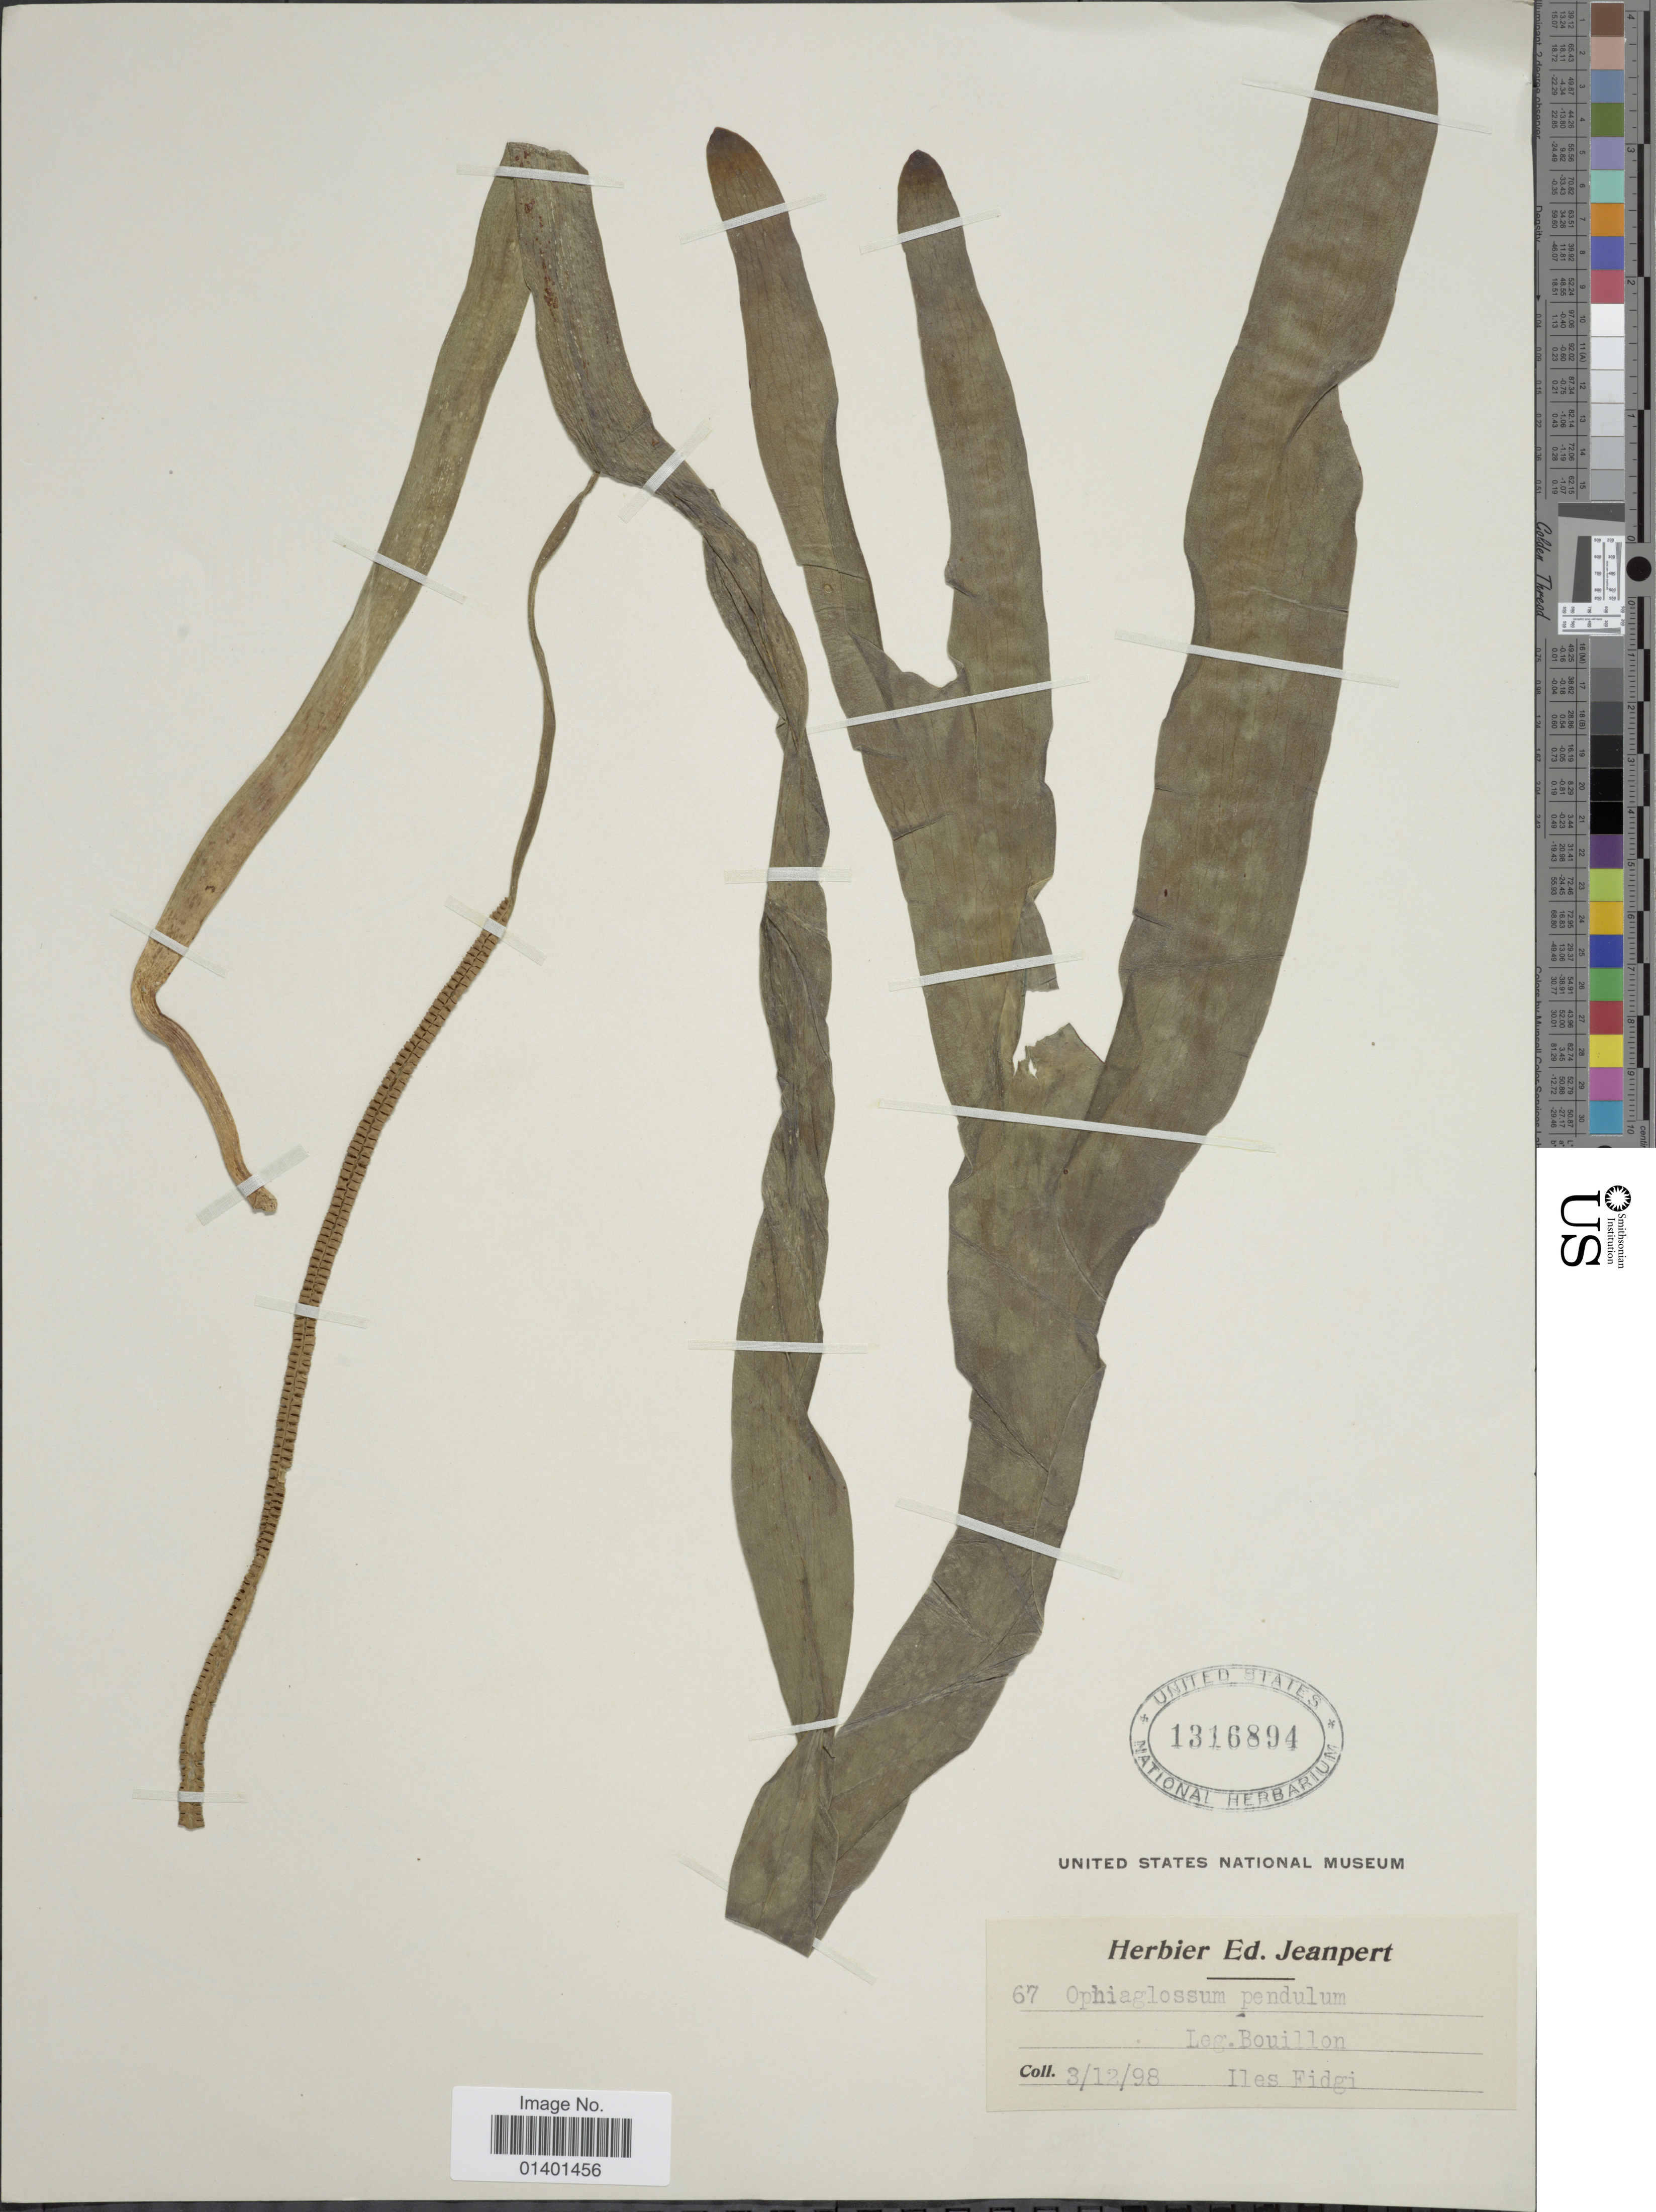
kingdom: Plantae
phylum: Tracheophyta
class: Polypodiopsida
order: Ophioglossales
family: Ophioglossaceae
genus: Ophioderma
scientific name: Ophioderma pendulum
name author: (L.) C. Presl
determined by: Wagner, W. L., (BOT), Smithsonian Institution - National Museum of Natural History (UNITED STATES)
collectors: Bouillon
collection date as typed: Transcribed d/m/y: 3/12/98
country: Fiji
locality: Iles Fidgi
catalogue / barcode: US 136894